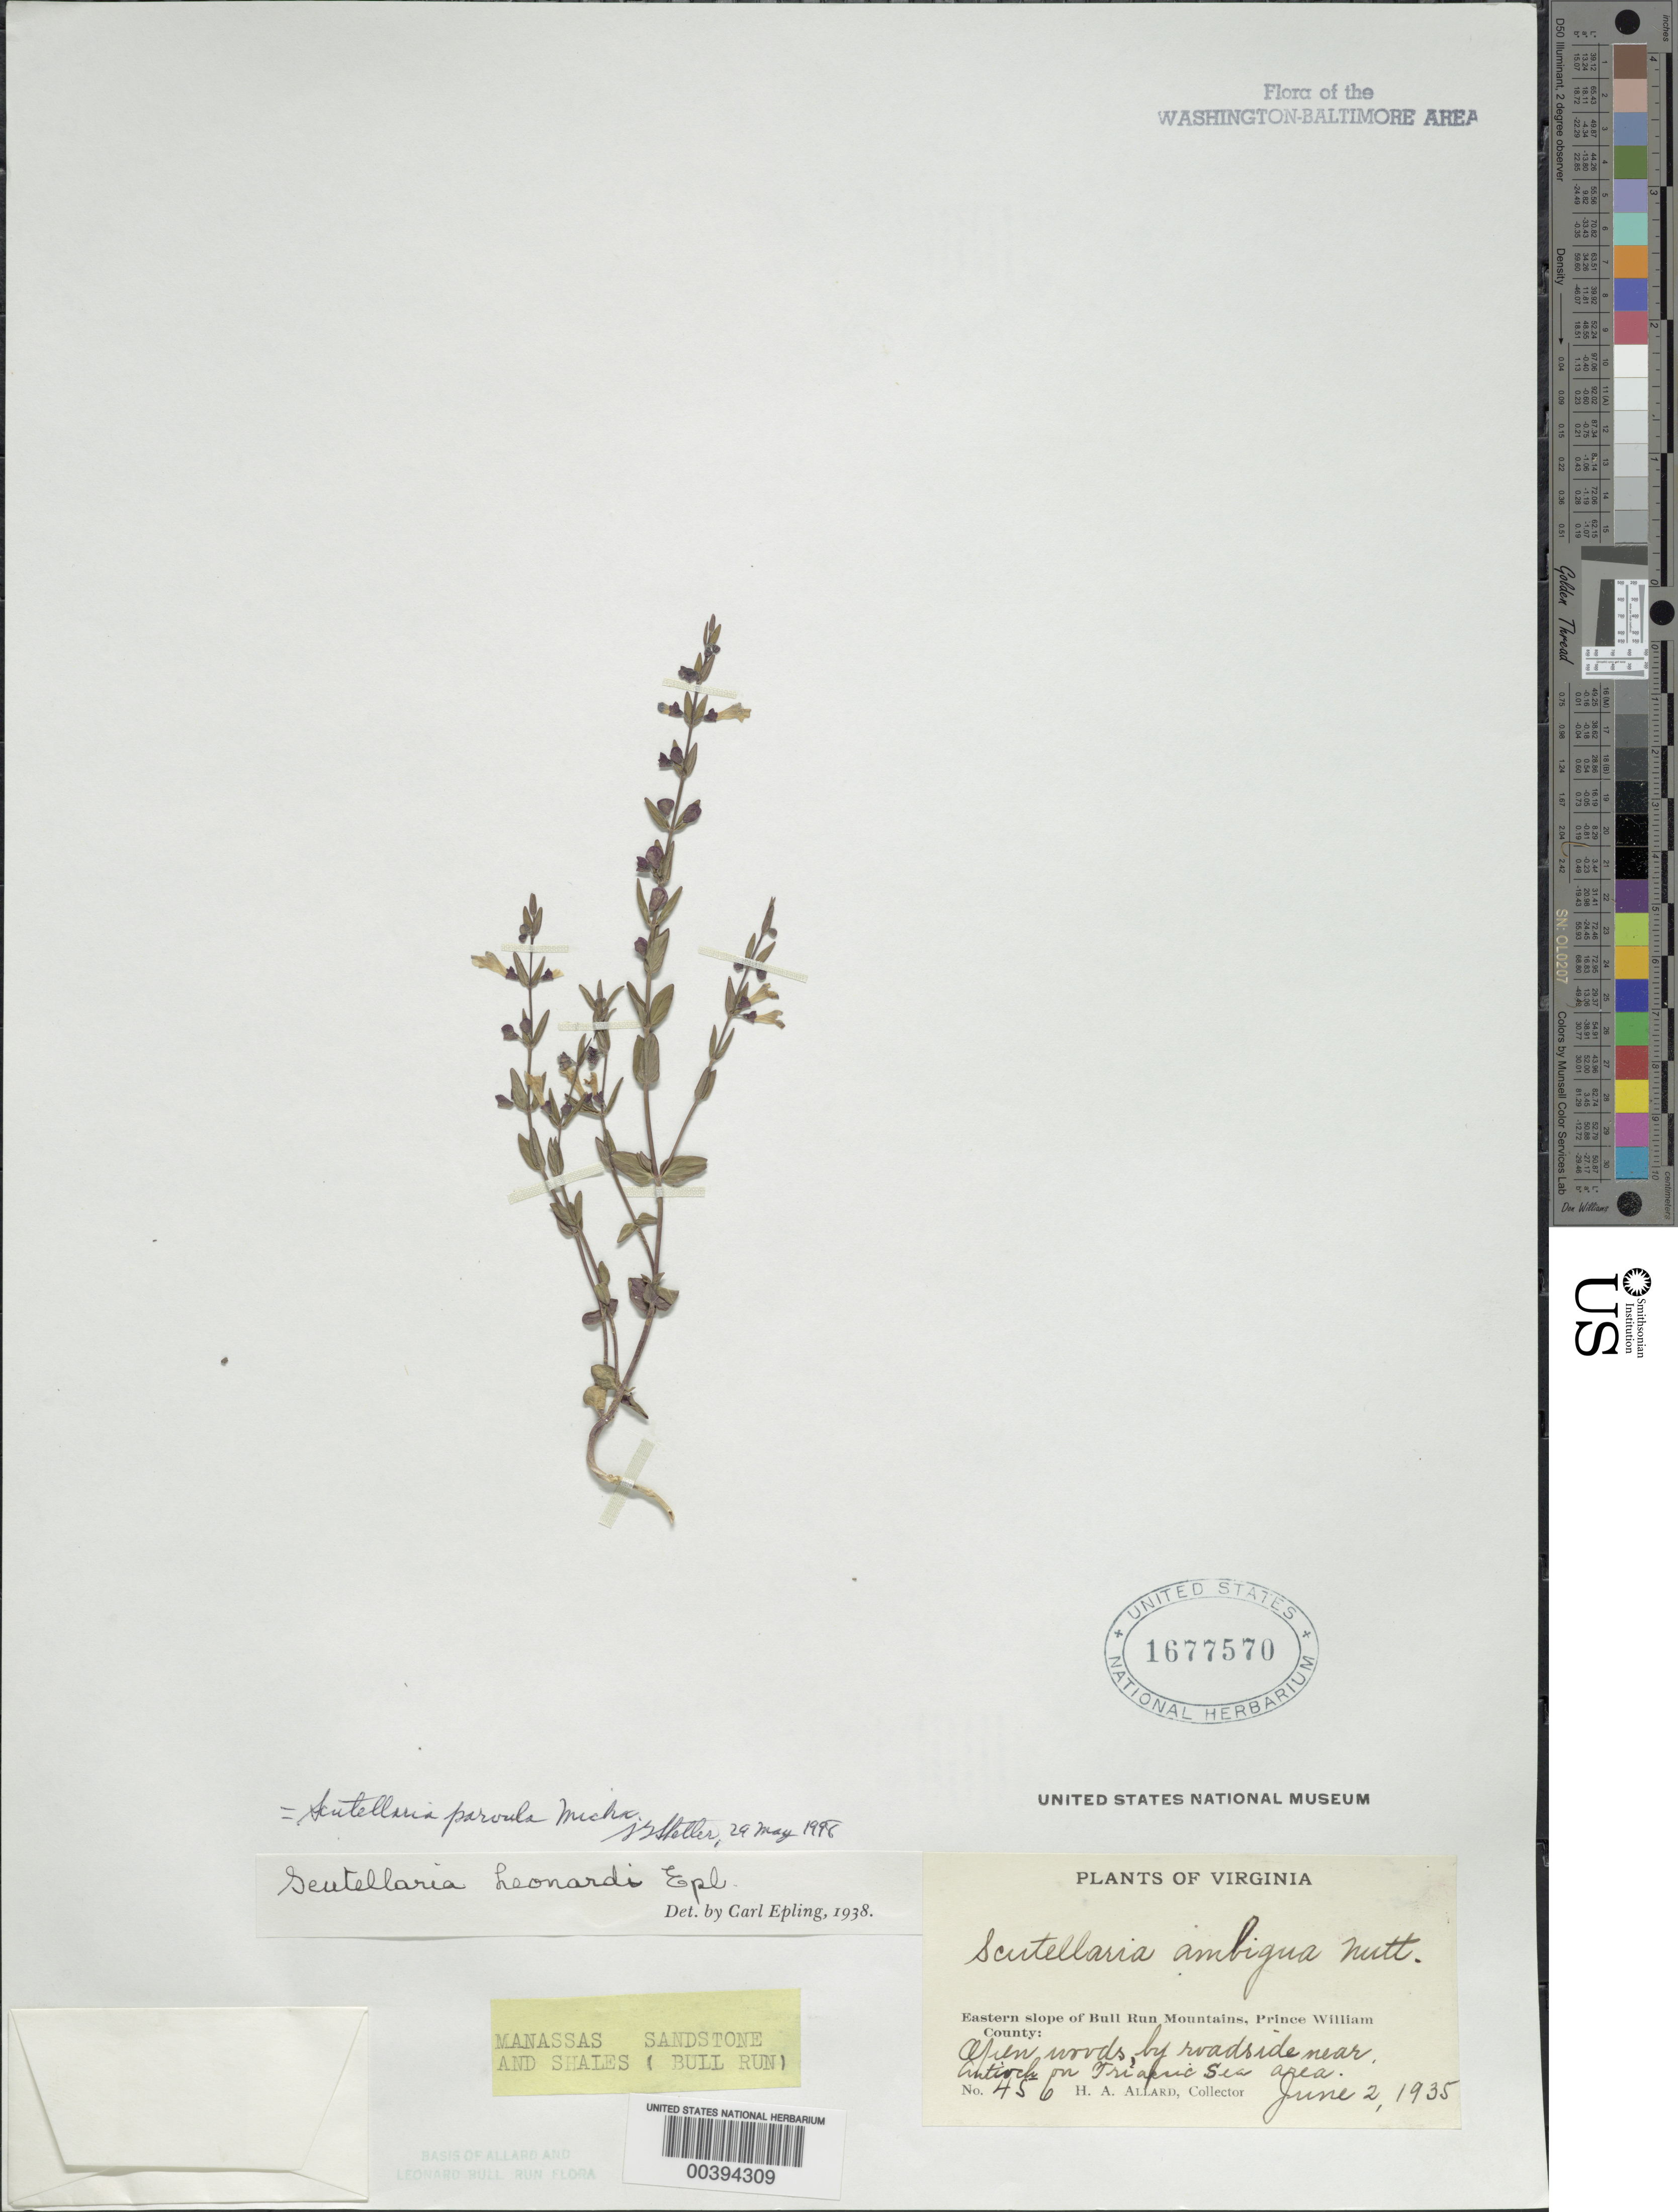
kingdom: Plantae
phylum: Tracheophyta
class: Magnoliopsida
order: Lamiales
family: Lamiaceae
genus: Scutellaria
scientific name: Scutellaria parvula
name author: Michx.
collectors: H. A. Allard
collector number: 456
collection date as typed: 02 Jun 1935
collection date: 1935-06-02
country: United States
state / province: Virginia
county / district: Prince William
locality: Near Antioch eastern slope of Bull Run Mts. Bull Run Mts.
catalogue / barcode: US 1677570